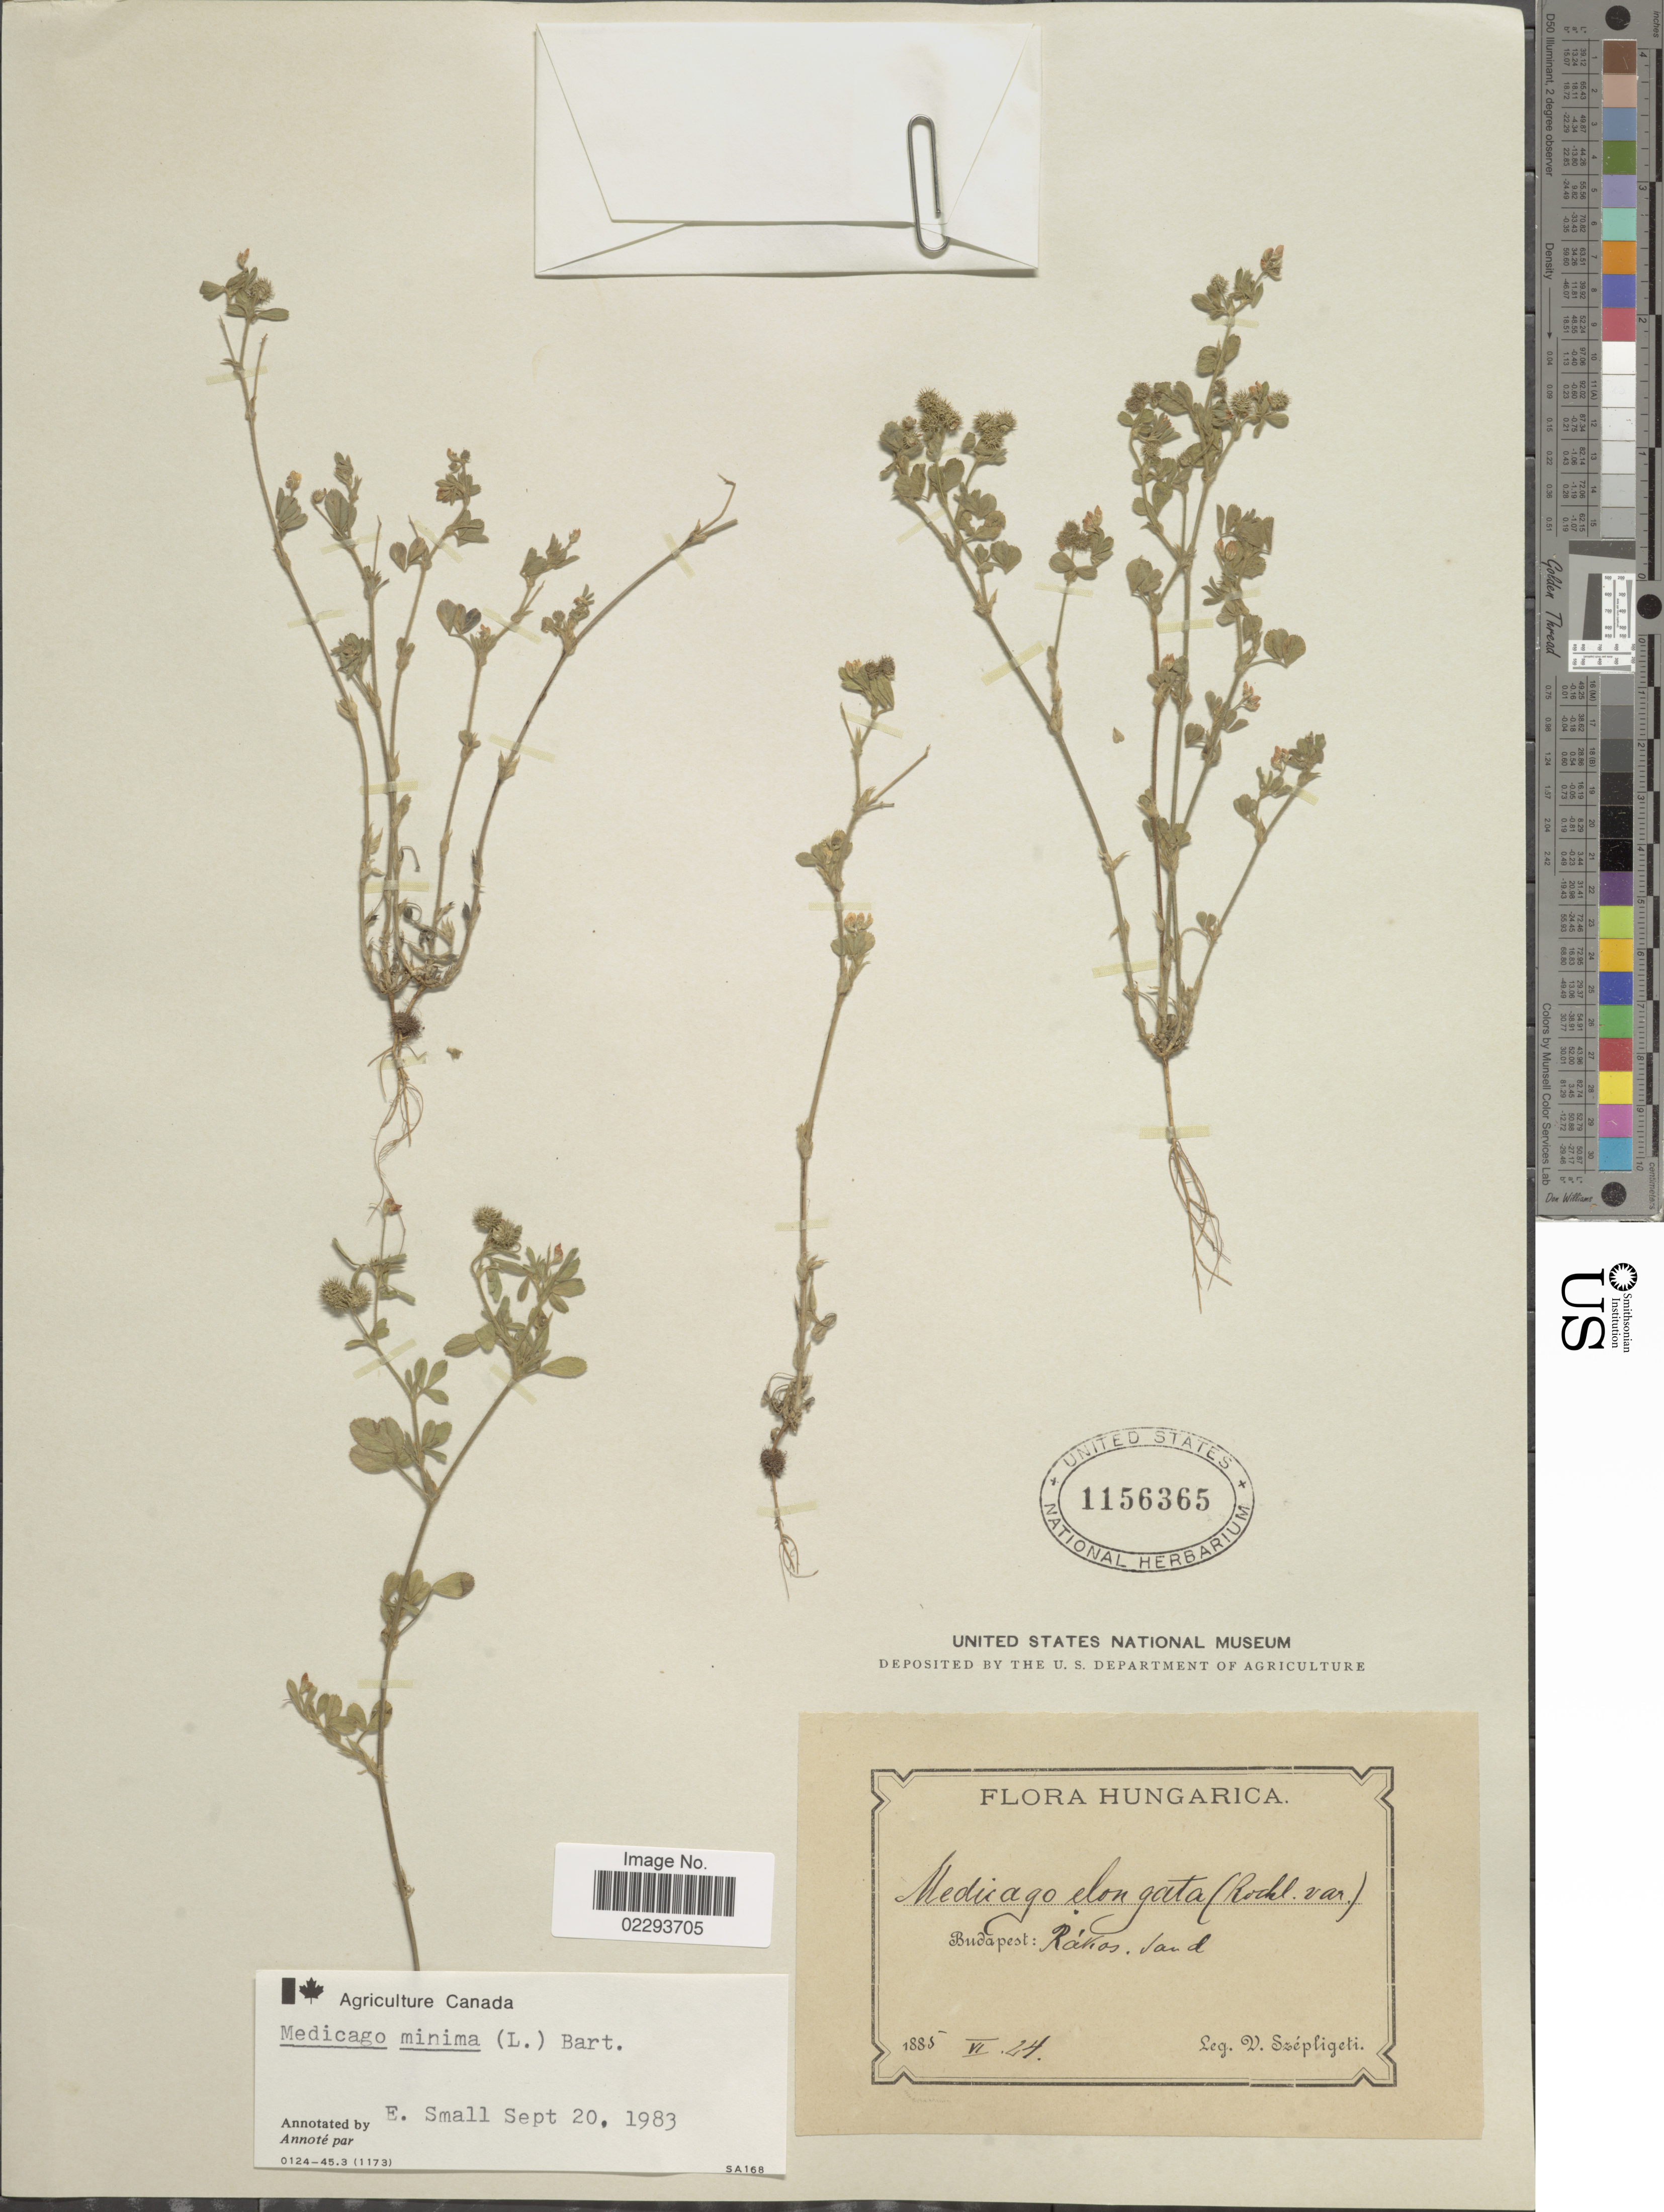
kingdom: Plantae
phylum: Tracheophyta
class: Magnoliopsida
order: Fabales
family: Fabaceae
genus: Medicago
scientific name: Medicago minima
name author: Lam.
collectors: W. Szépligeti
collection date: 1885-06-24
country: Hungary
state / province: Budapest, Capital District of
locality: Hungarica, Budapest : Rakos.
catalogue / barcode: US 1156365